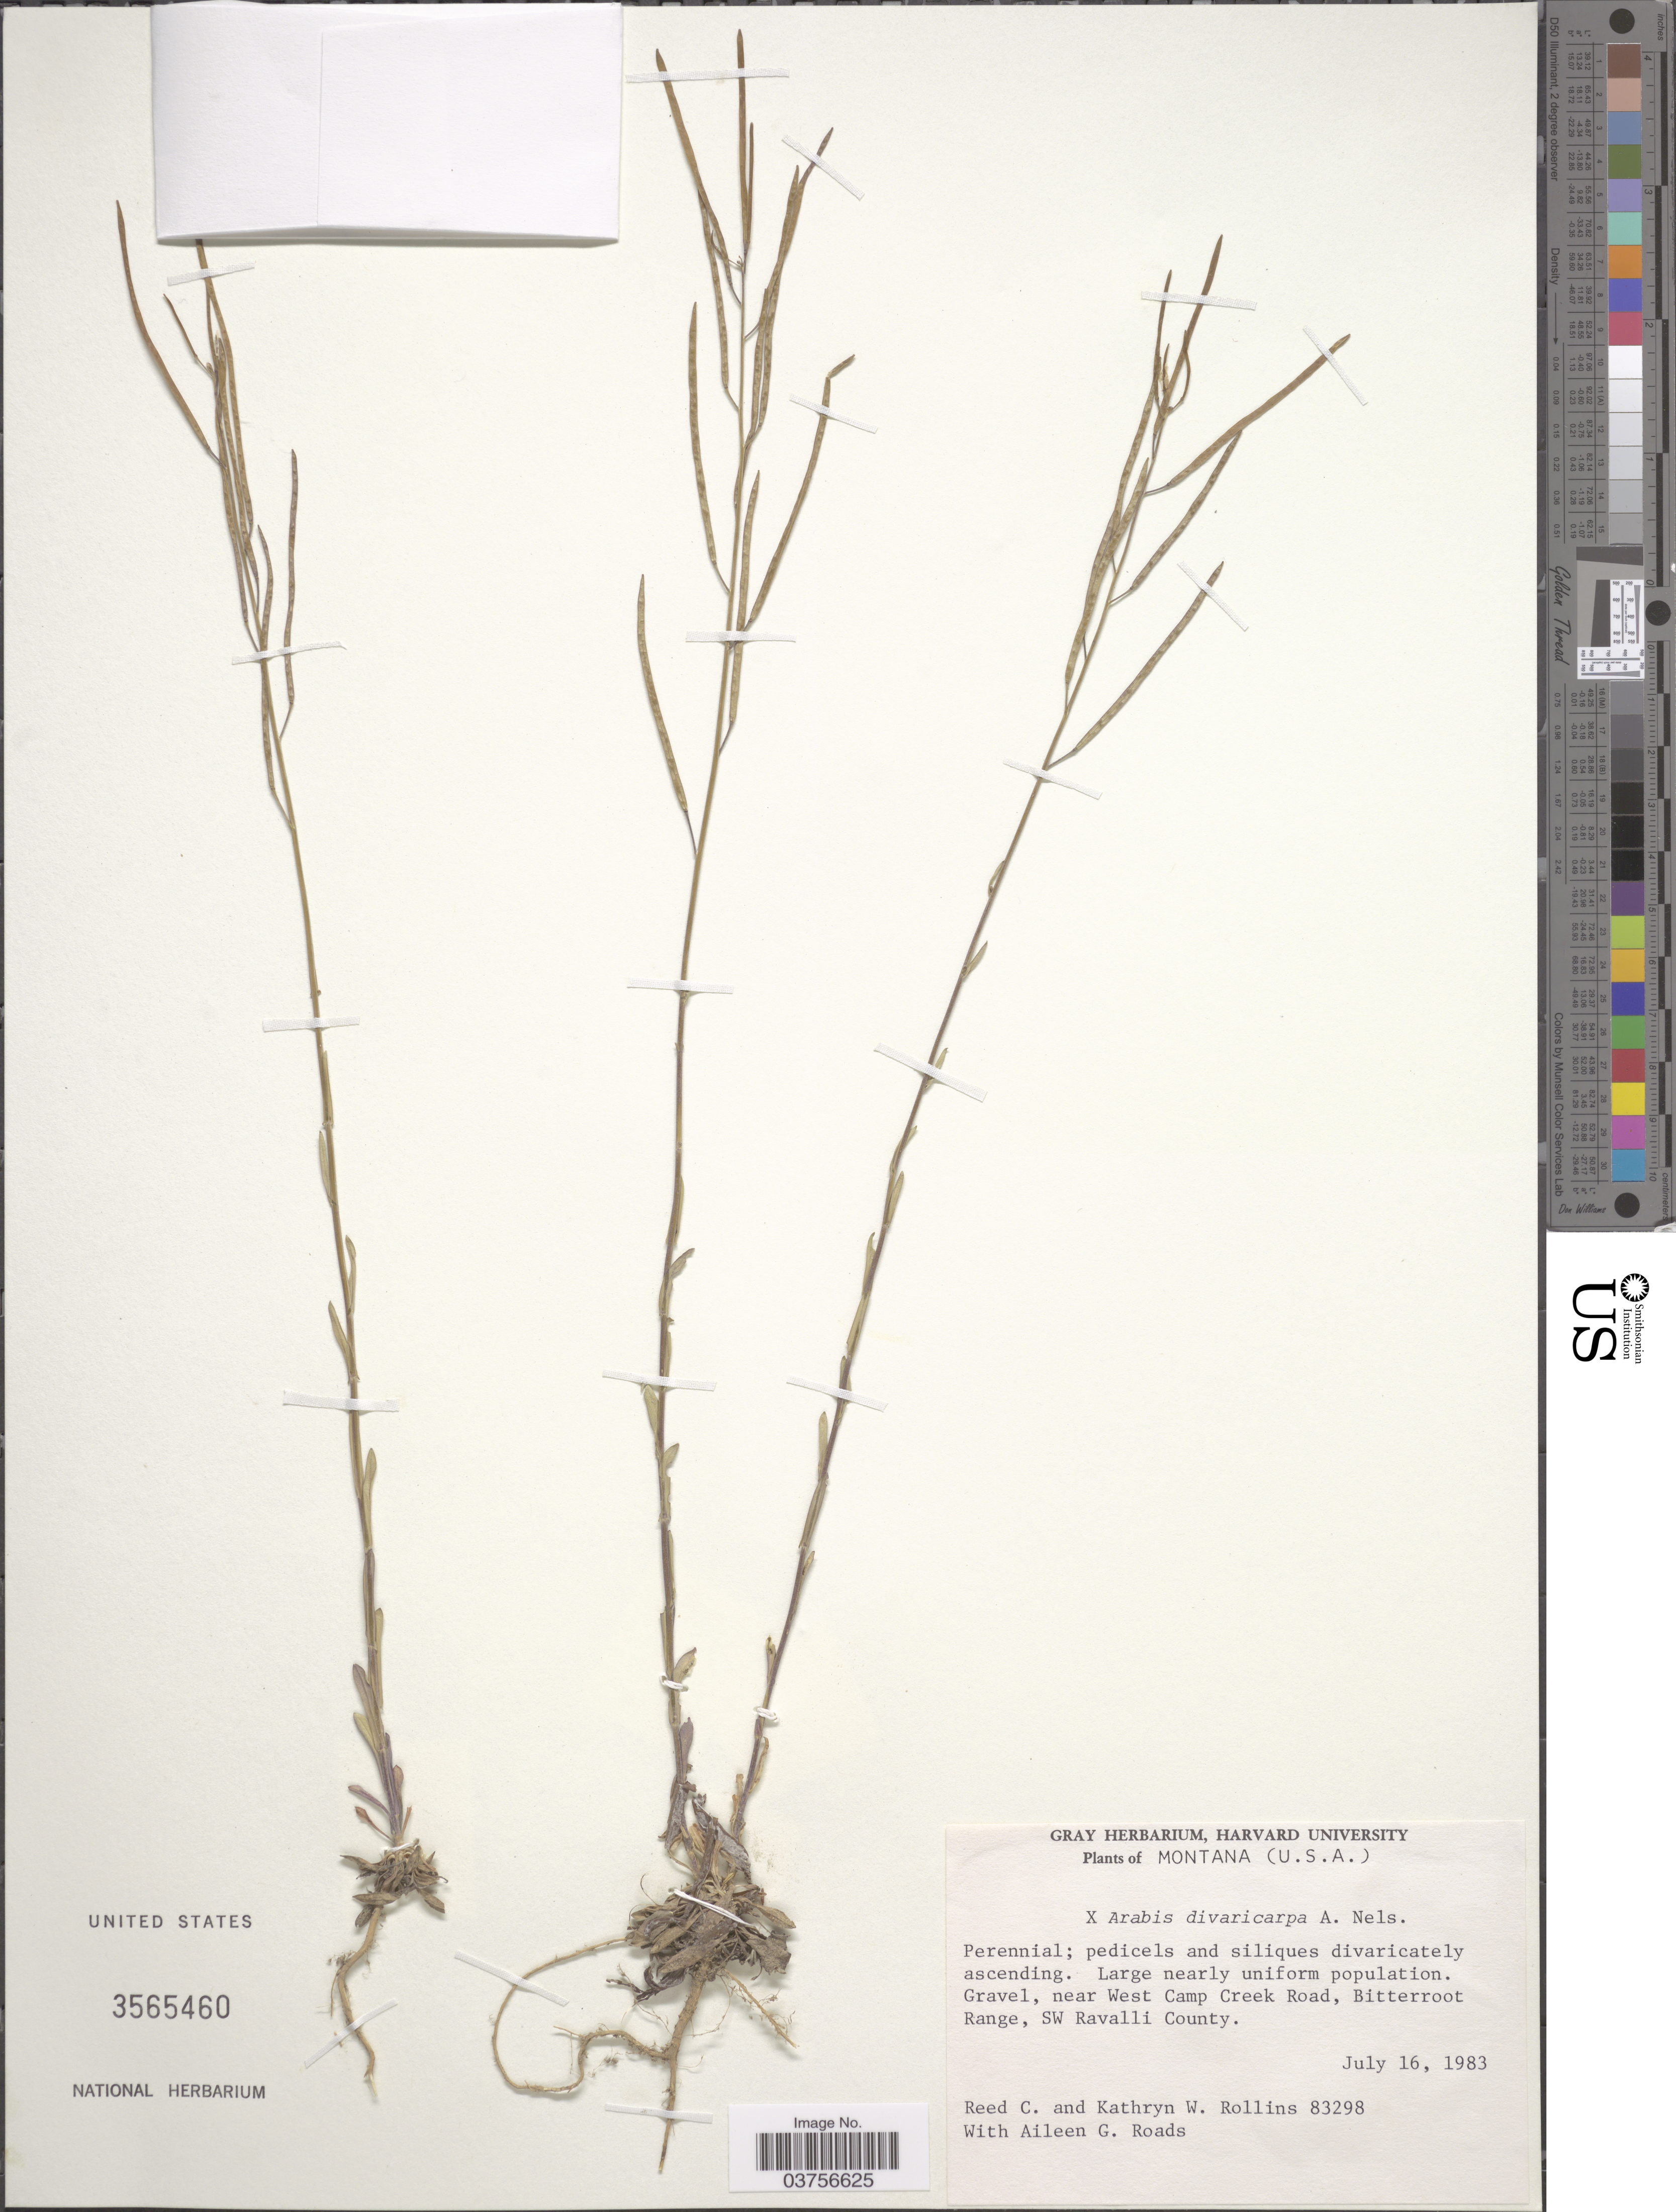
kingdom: Plantae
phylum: Tracheophyta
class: Magnoliopsida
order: Brassicales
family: Brassicaceae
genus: Arabis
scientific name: Arabis divaricarpa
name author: A. Nelson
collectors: R. C. Rollins, K. W. Rollins & A. Roads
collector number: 83298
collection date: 1983-07-16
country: United States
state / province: Montana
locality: Near West Camp Creek Road, Bitterroot Range, SW Ravalli County.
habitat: gravel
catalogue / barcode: US 3565460